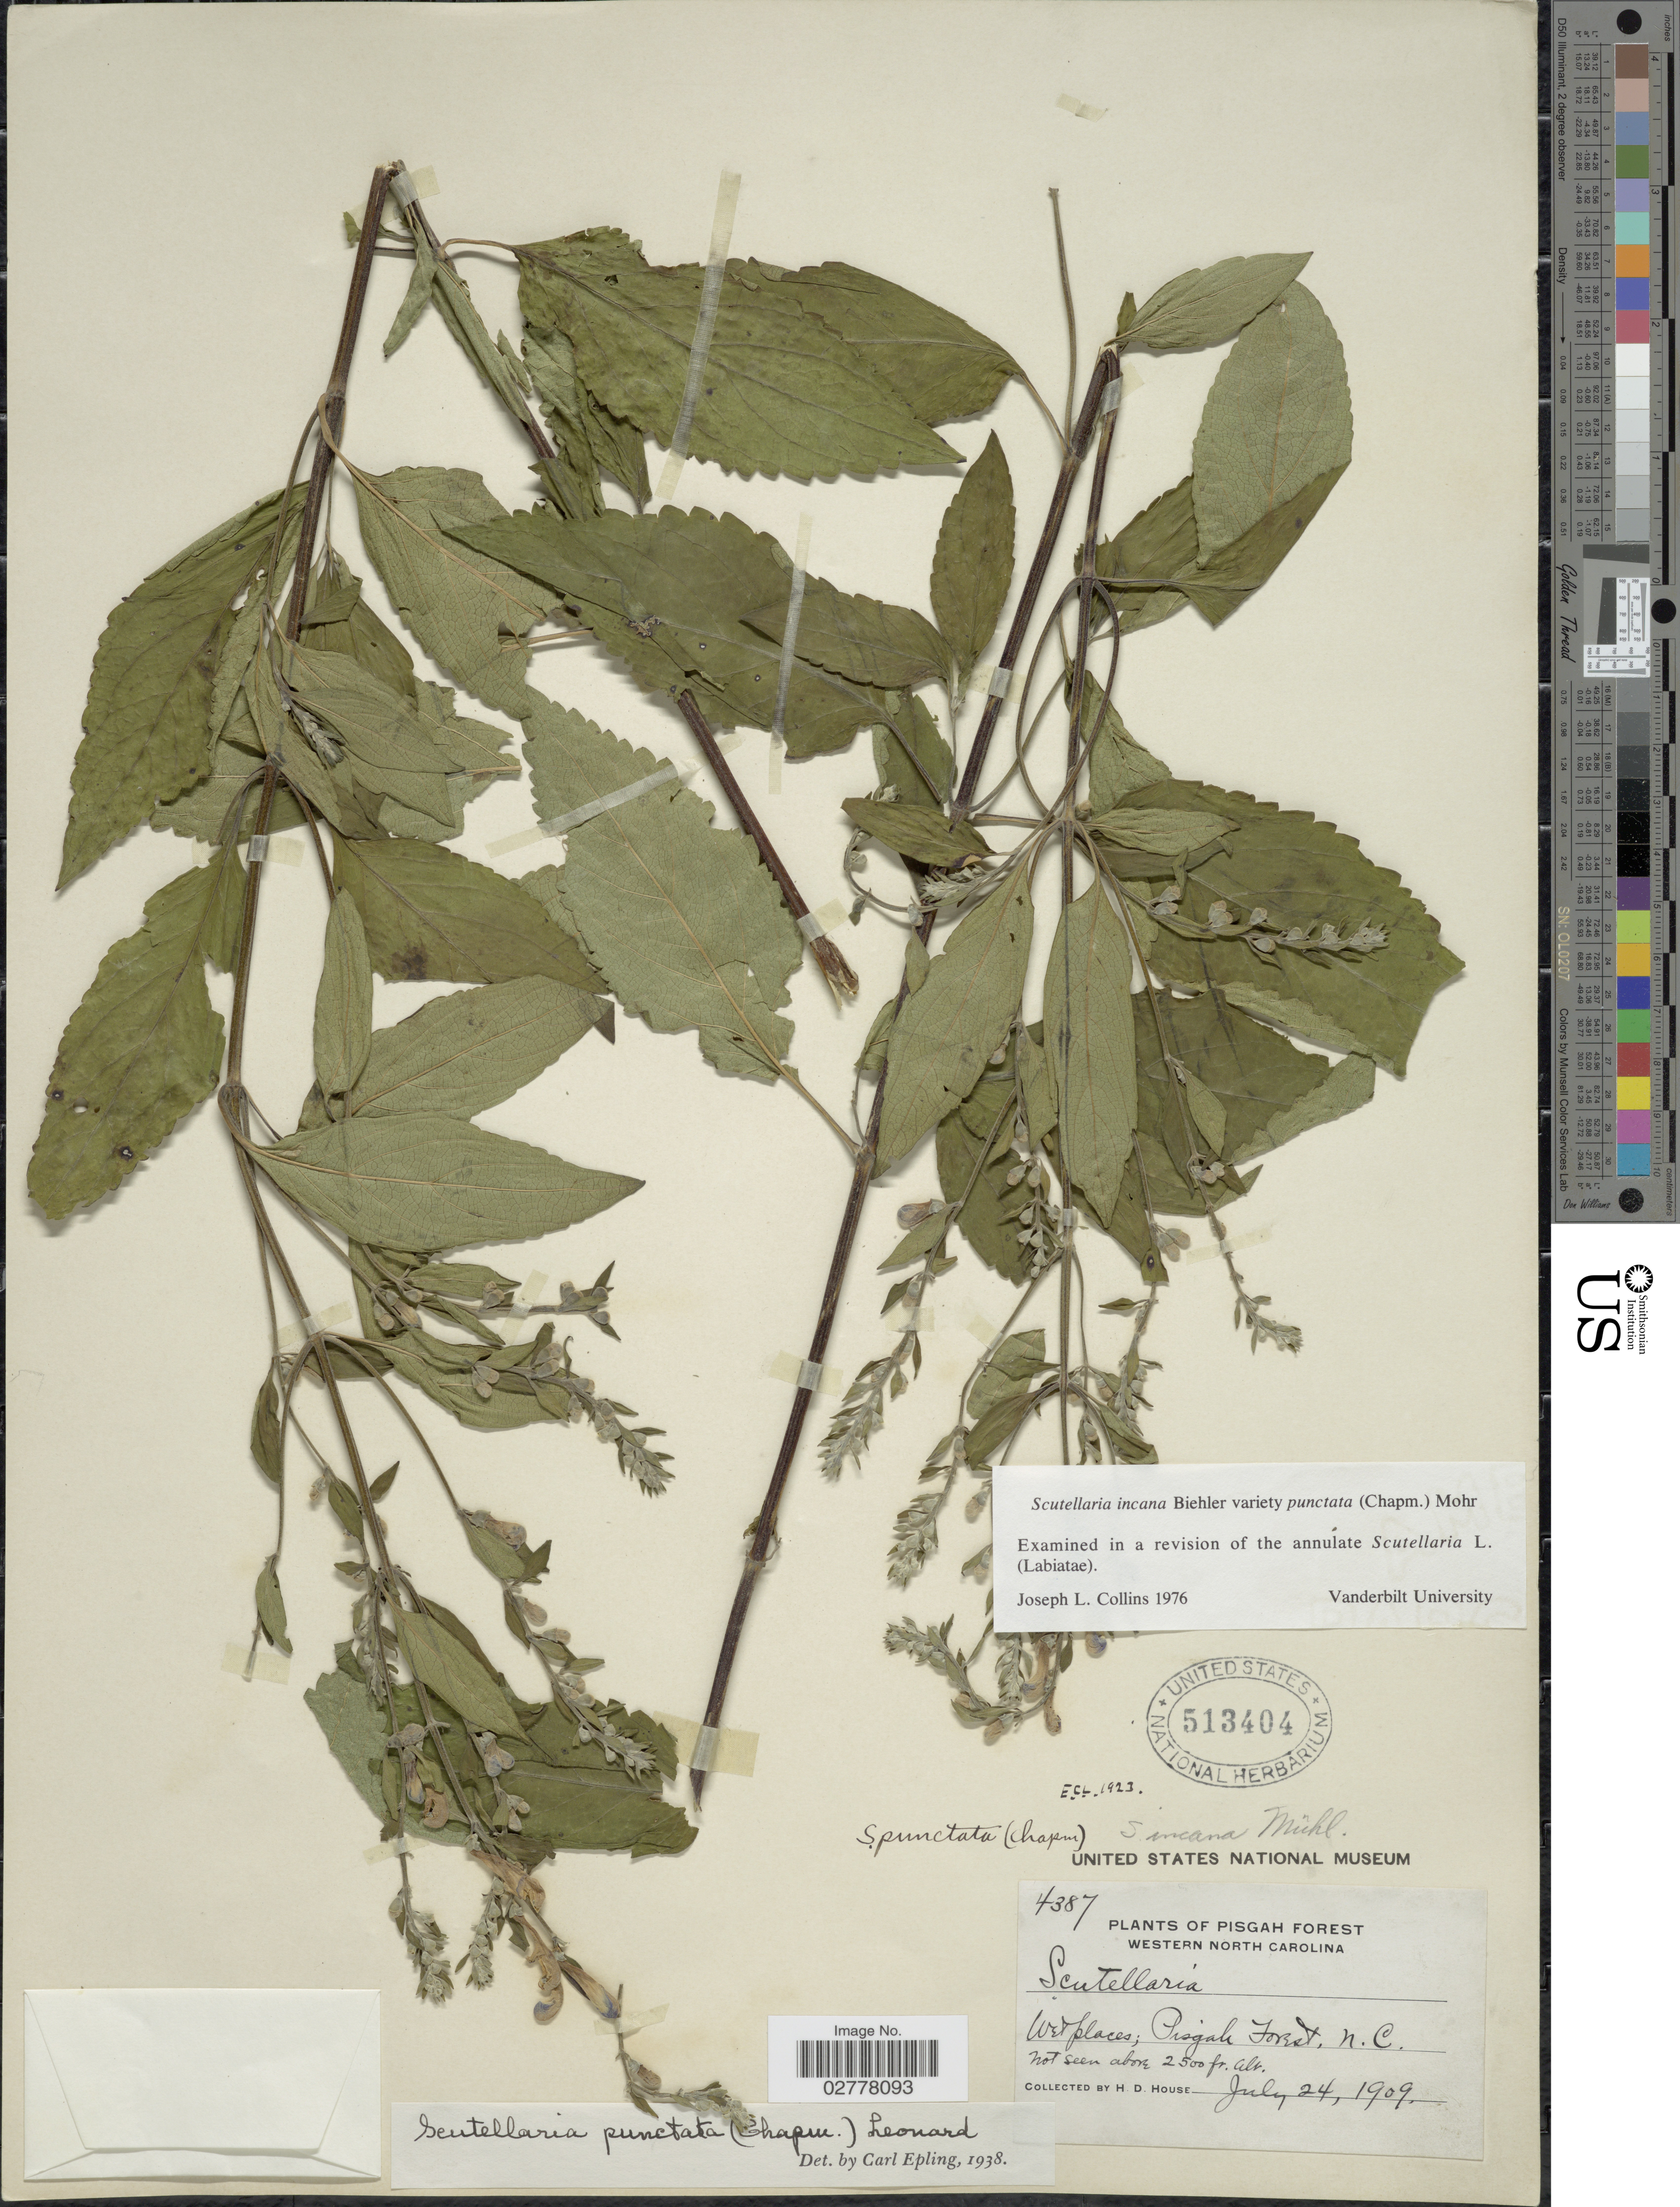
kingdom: Plantae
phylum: Tracheophyta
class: Magnoliopsida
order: Lamiales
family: Lamiaceae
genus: Scutellaria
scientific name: Scutellaria incana var. punctata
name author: (Chapm.) C. Mohr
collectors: H. D. House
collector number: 4387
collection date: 1909-07-24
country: United States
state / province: North Carolina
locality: Pisgah Forest. Western North Carolina.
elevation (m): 762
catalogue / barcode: US 513404